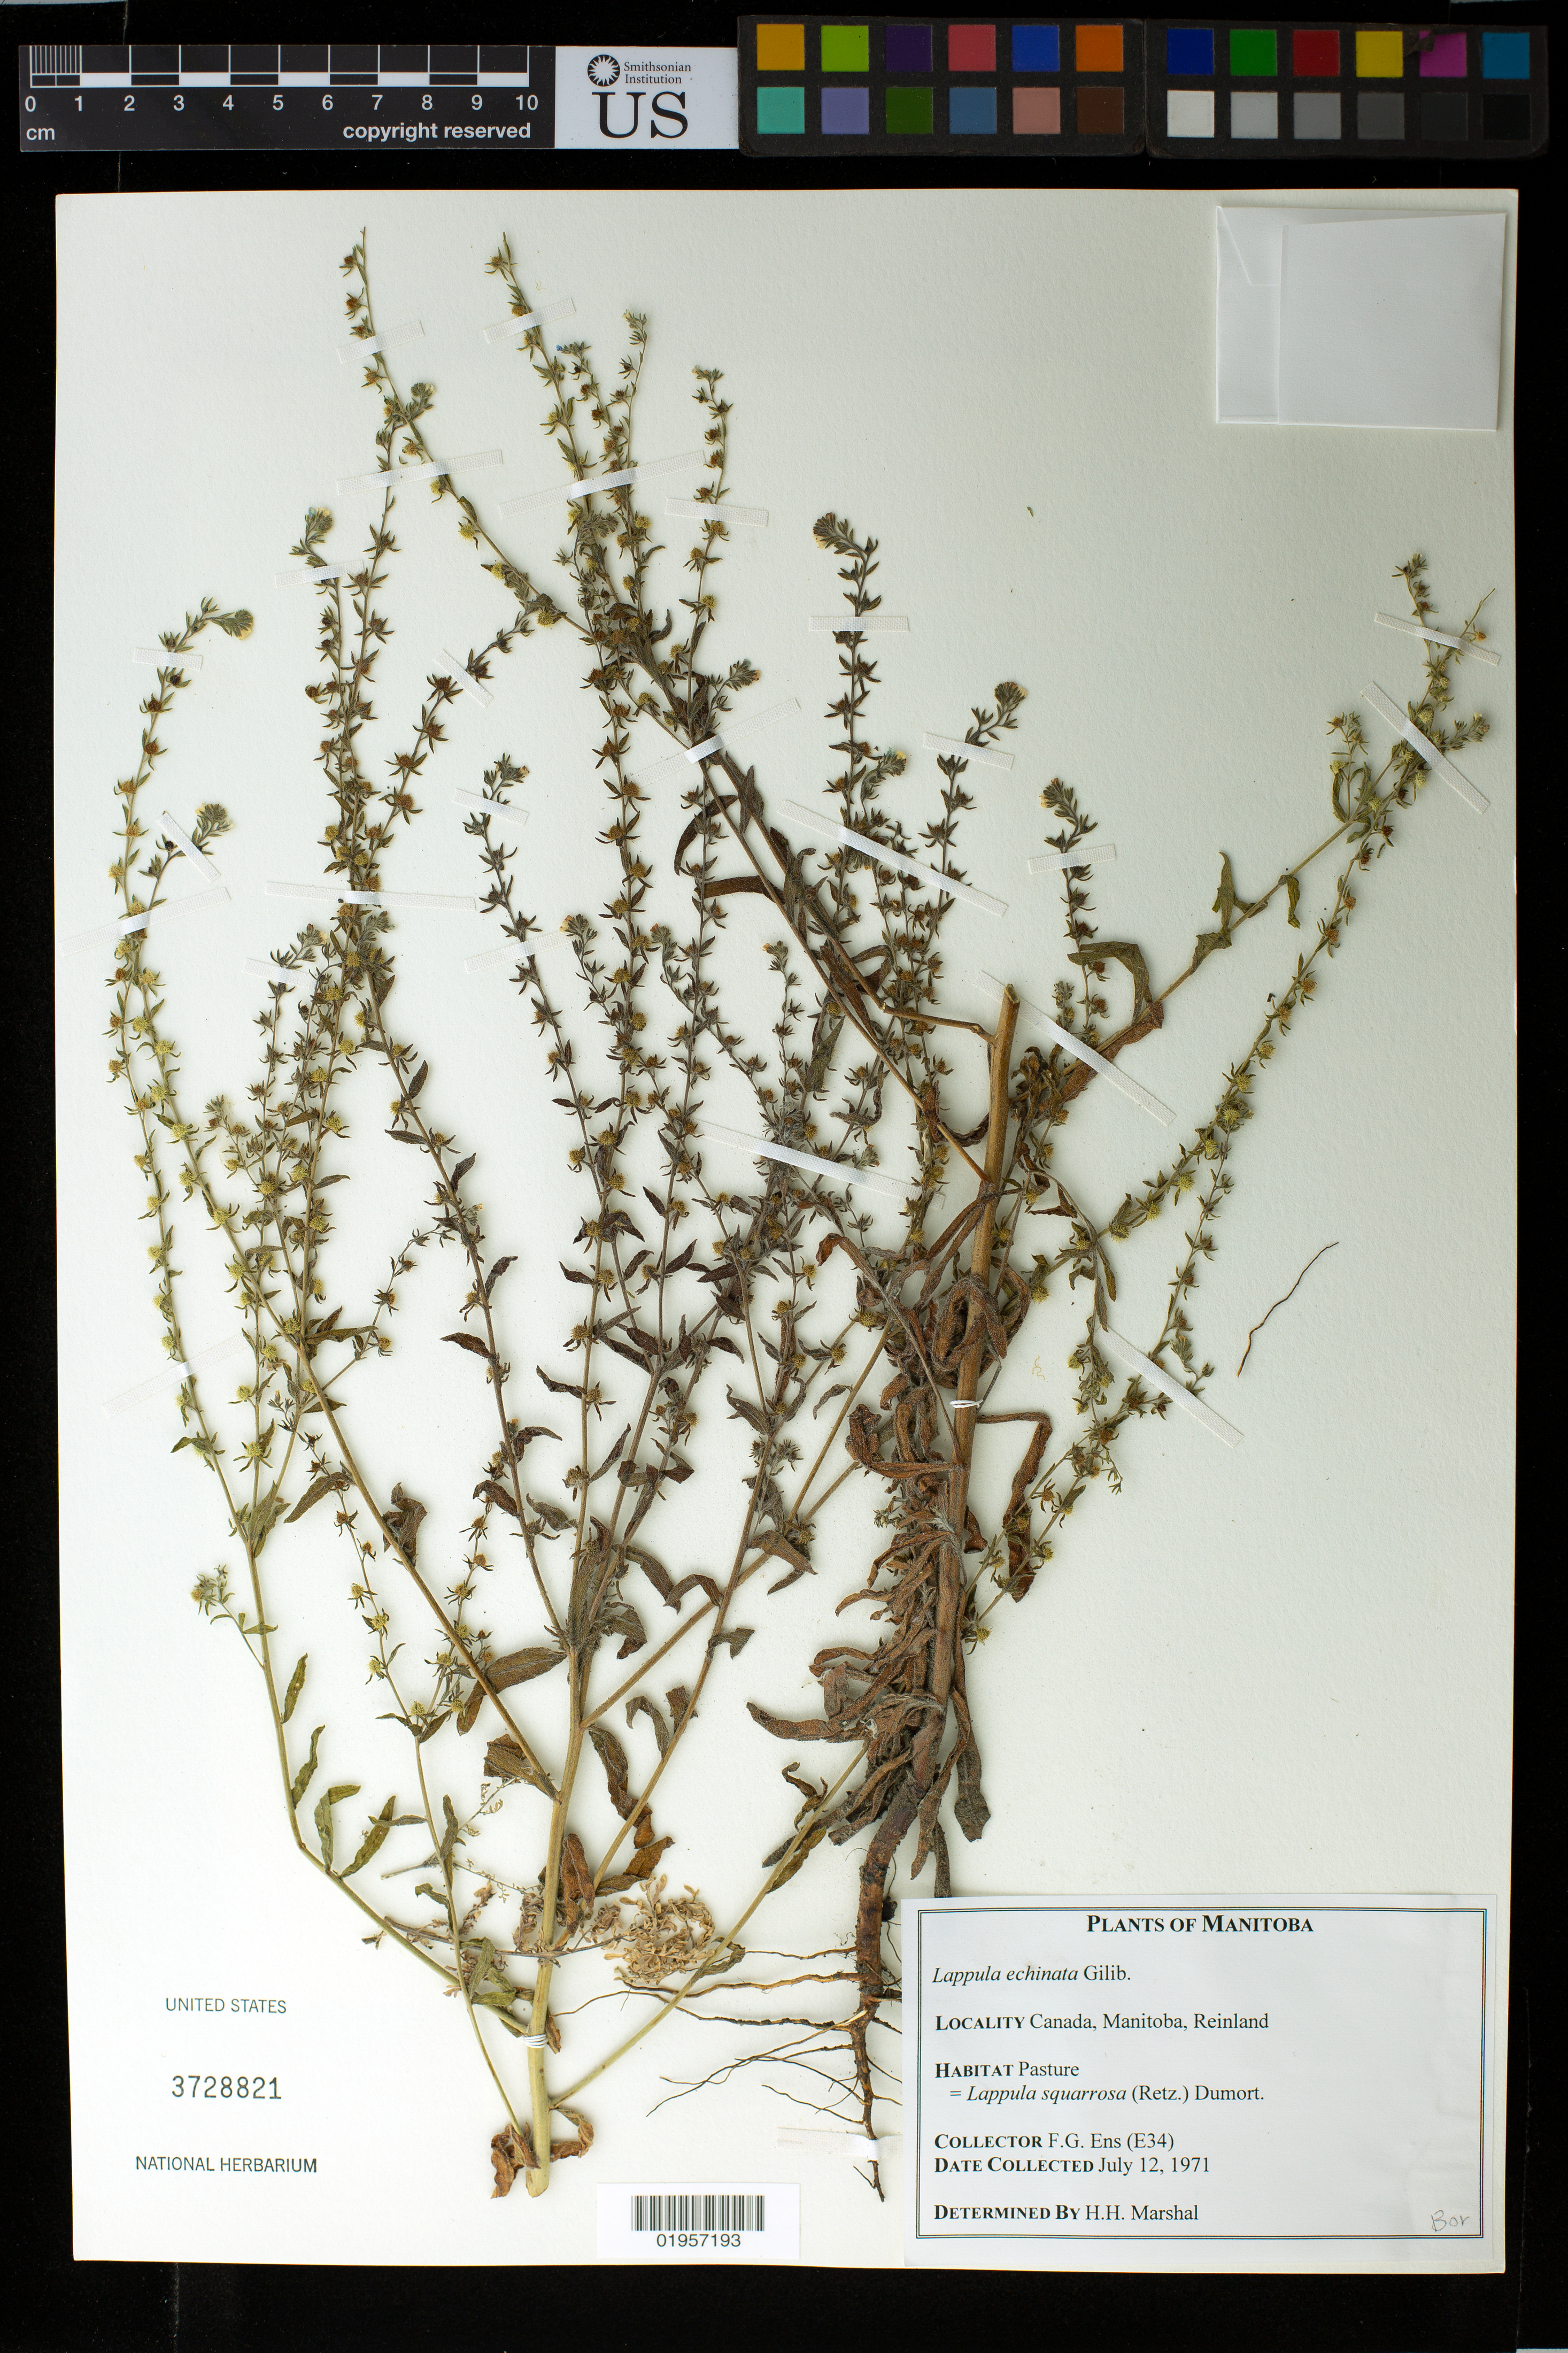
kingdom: Plantae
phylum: Tracheophyta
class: Magnoliopsida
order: Boraginales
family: Boraginaceae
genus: Lappula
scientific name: Lappula echinata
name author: Gilib.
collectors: F. Ens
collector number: E34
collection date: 1971-07-12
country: Canada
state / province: Manitoba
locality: Reinland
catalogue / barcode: US 3728821